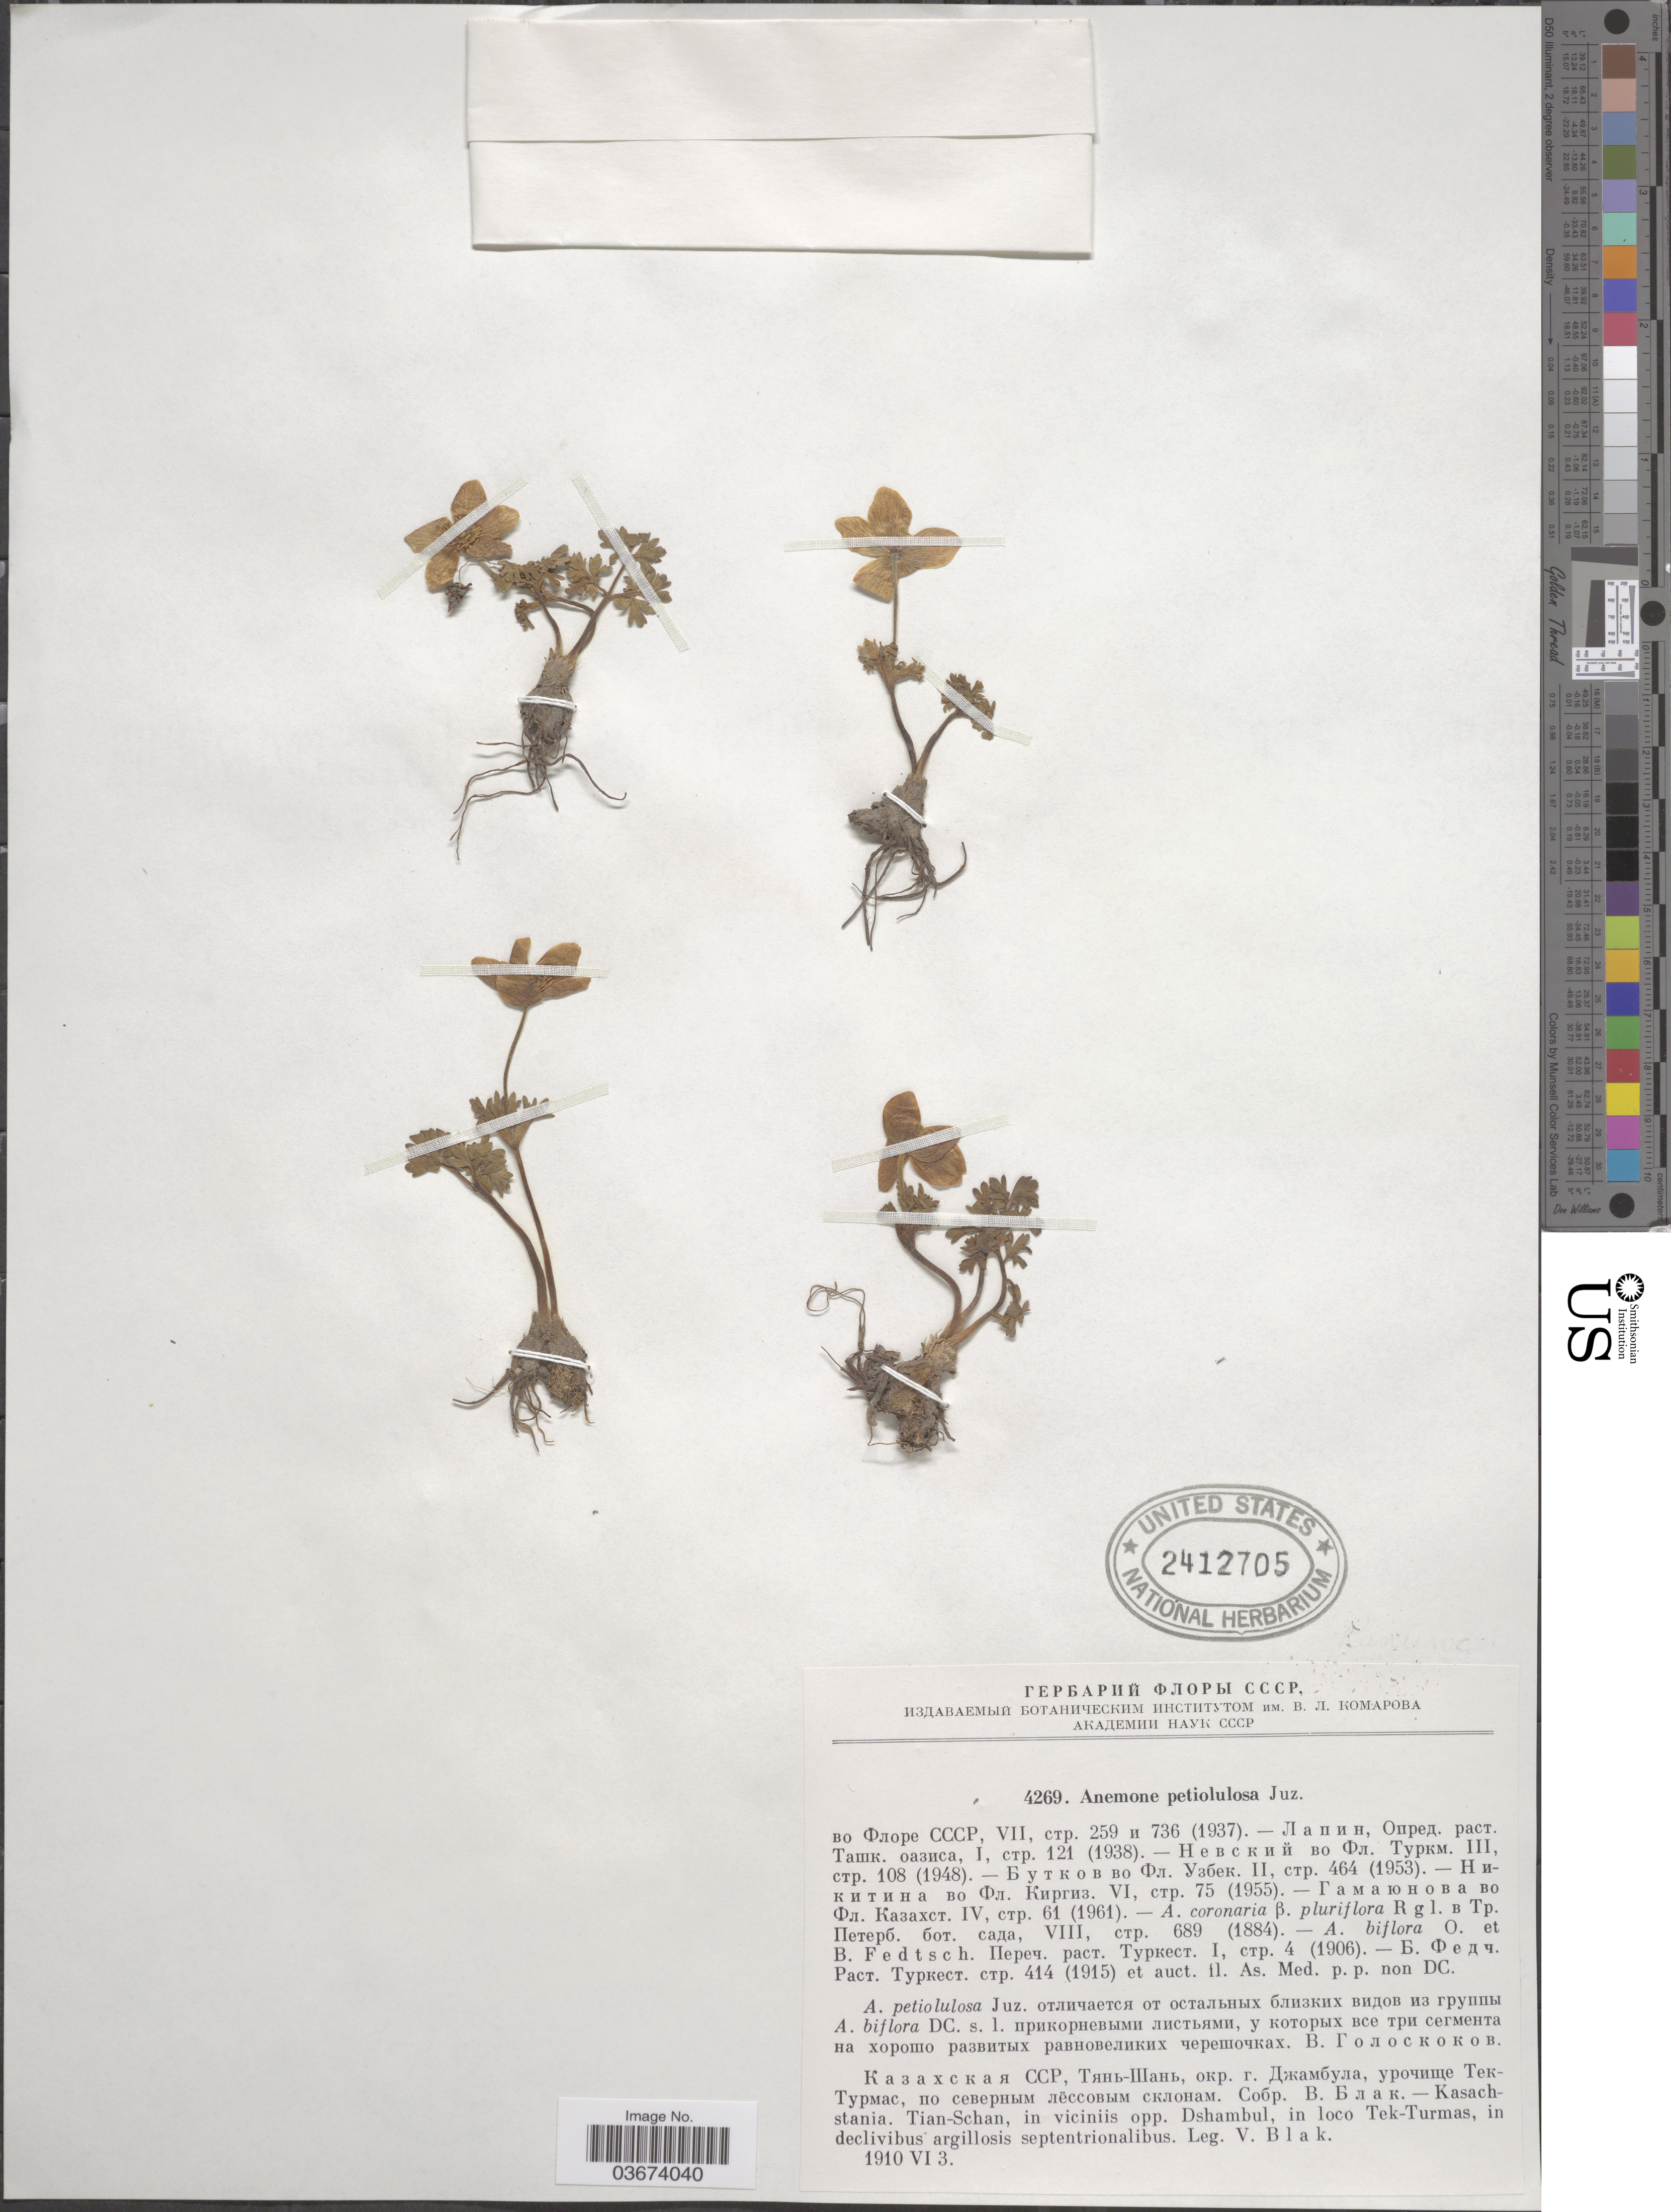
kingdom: Plantae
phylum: Tracheophyta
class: Magnoliopsida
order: Ranunculales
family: Ranunculaceae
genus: Anemone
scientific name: Anemone petiolulosa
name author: Juz.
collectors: V. Blak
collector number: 4269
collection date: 1910-06-03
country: Kazakhstan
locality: Kasachstania. Tian-Schan, in viciniis opp. Dshambul, in loco Tek-turmas, in declivibus argillosis septentrionalibus.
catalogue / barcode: US 2412705